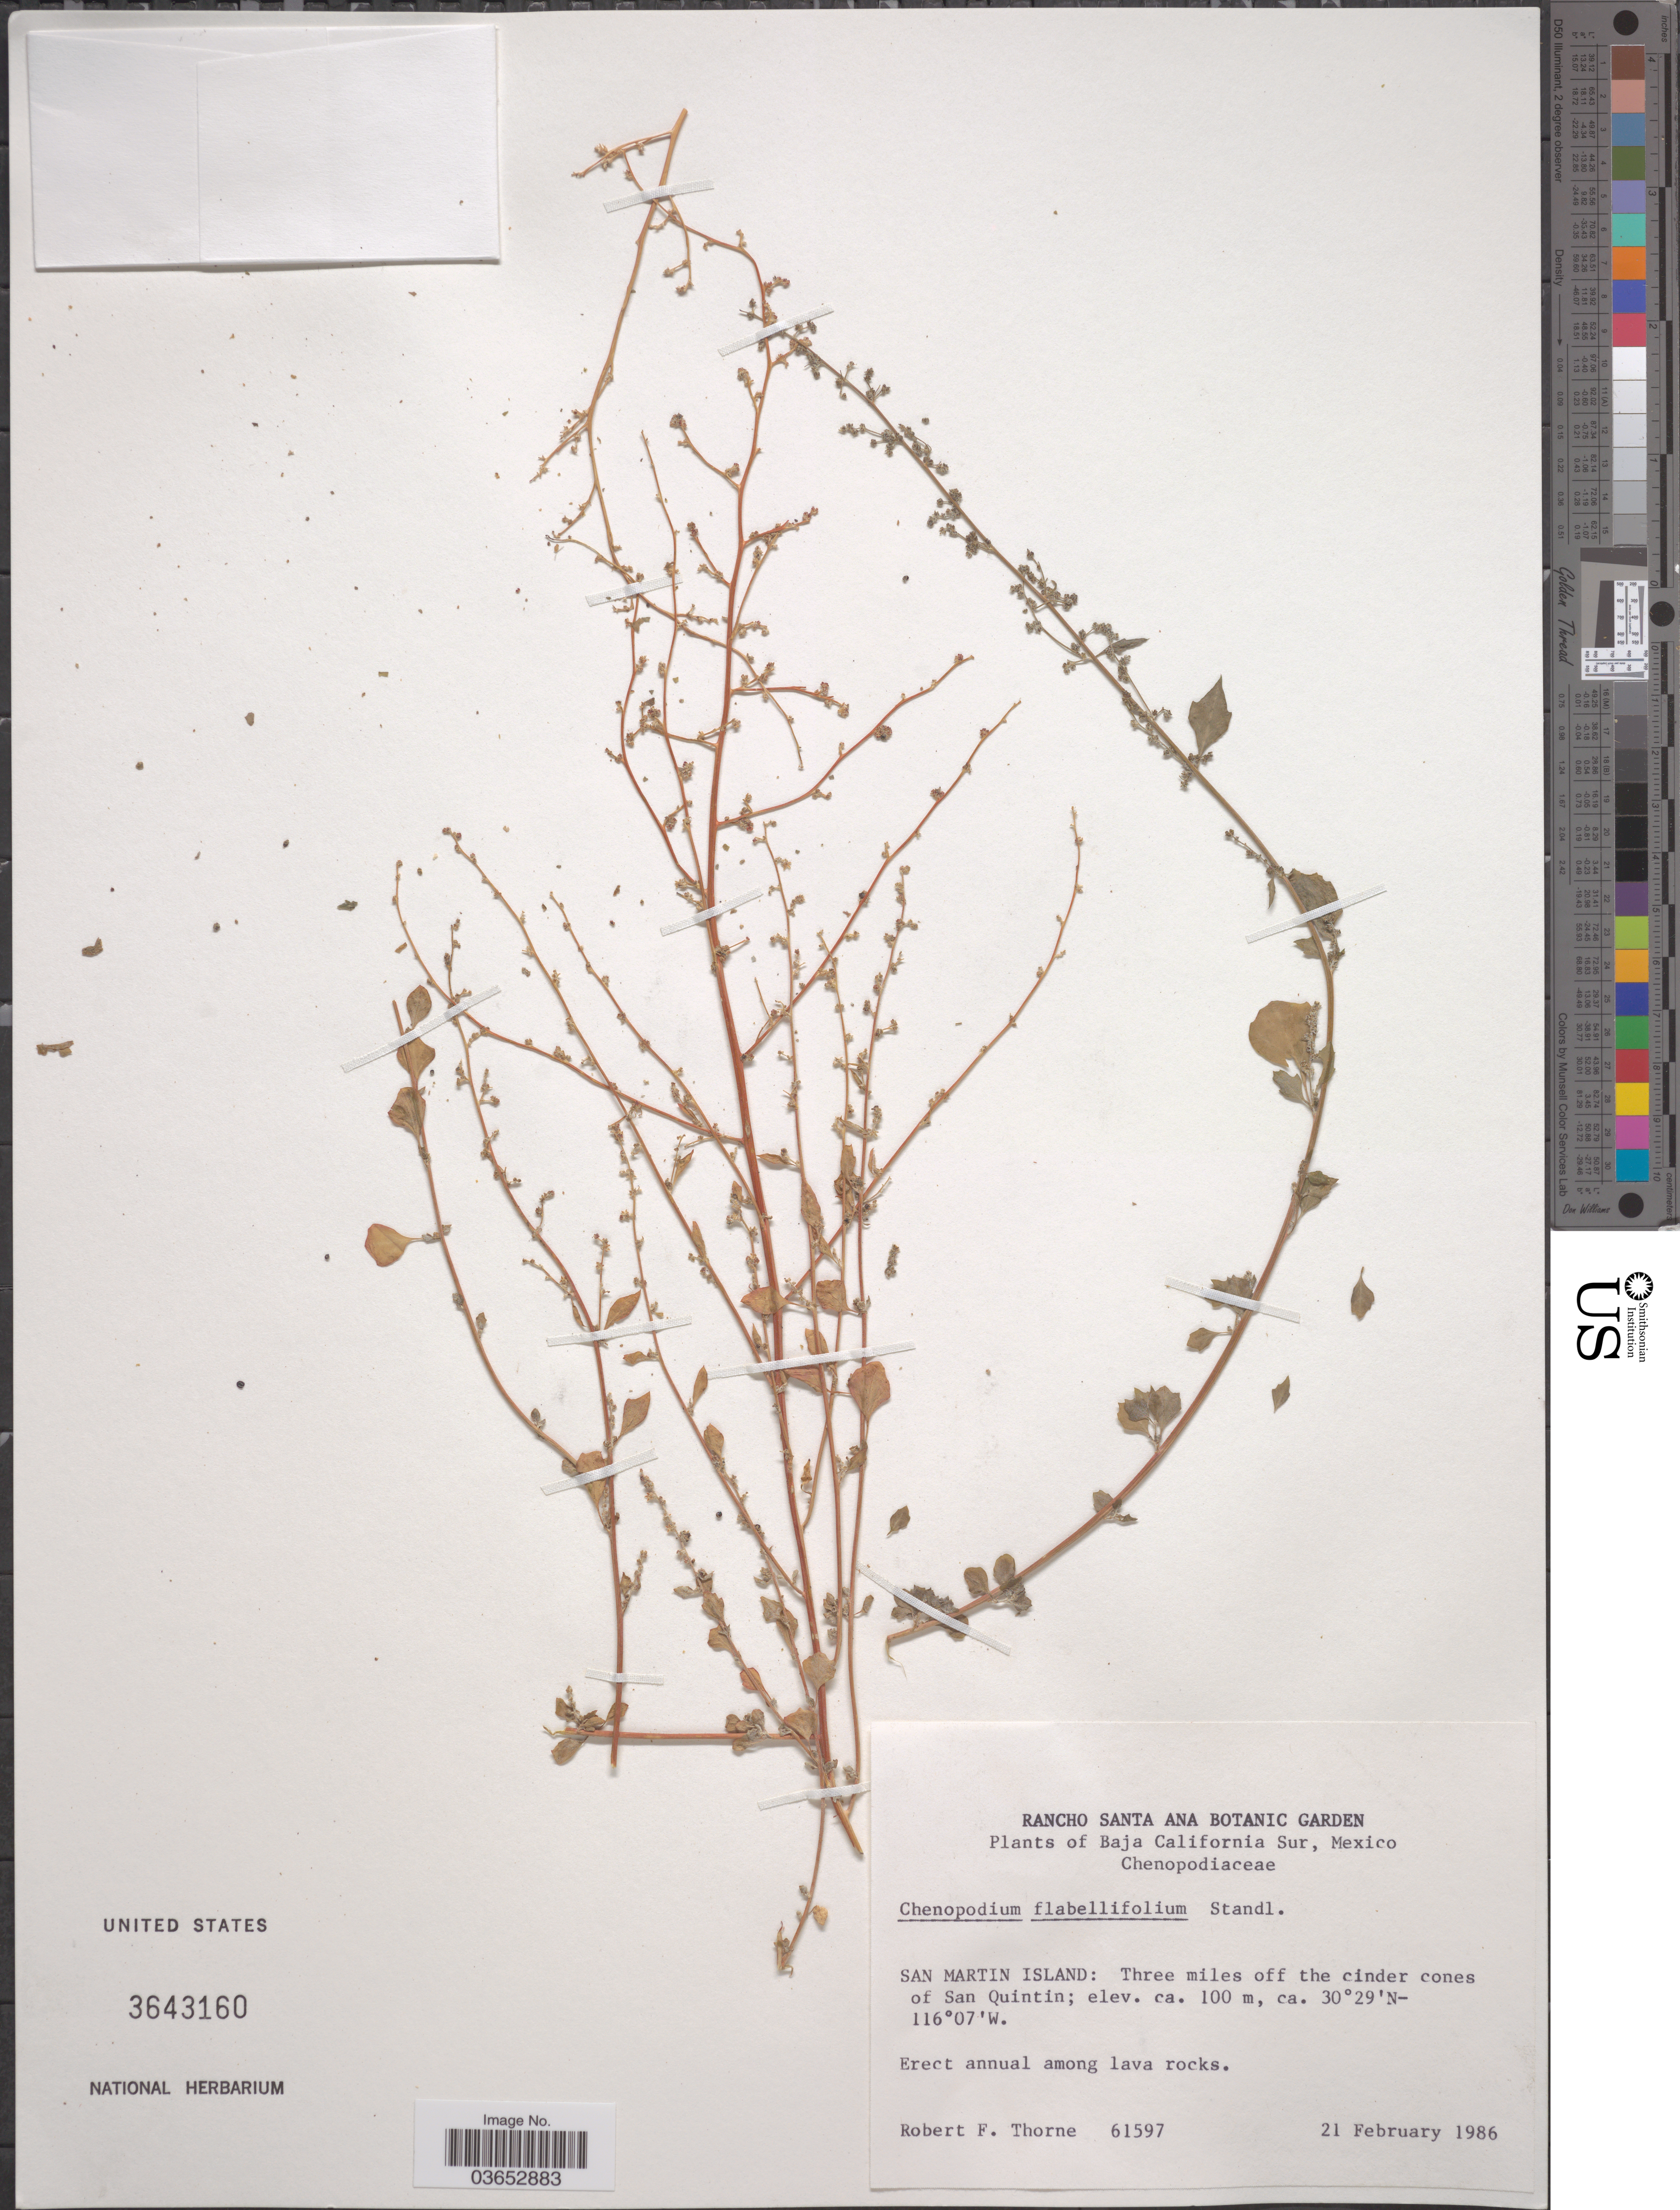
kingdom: Plantae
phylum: Tracheophyta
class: Magnoliopsida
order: Caryophyllales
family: Amaranthaceae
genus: Chenopodium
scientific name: Chenopodium flabellifolium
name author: Standl.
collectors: R. F. Thorne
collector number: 61597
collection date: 1986-02-21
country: Mexico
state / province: Baja California Sur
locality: San Martin Island: Three miles off the cinder cones of San Quintin.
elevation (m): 100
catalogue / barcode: US 3643160